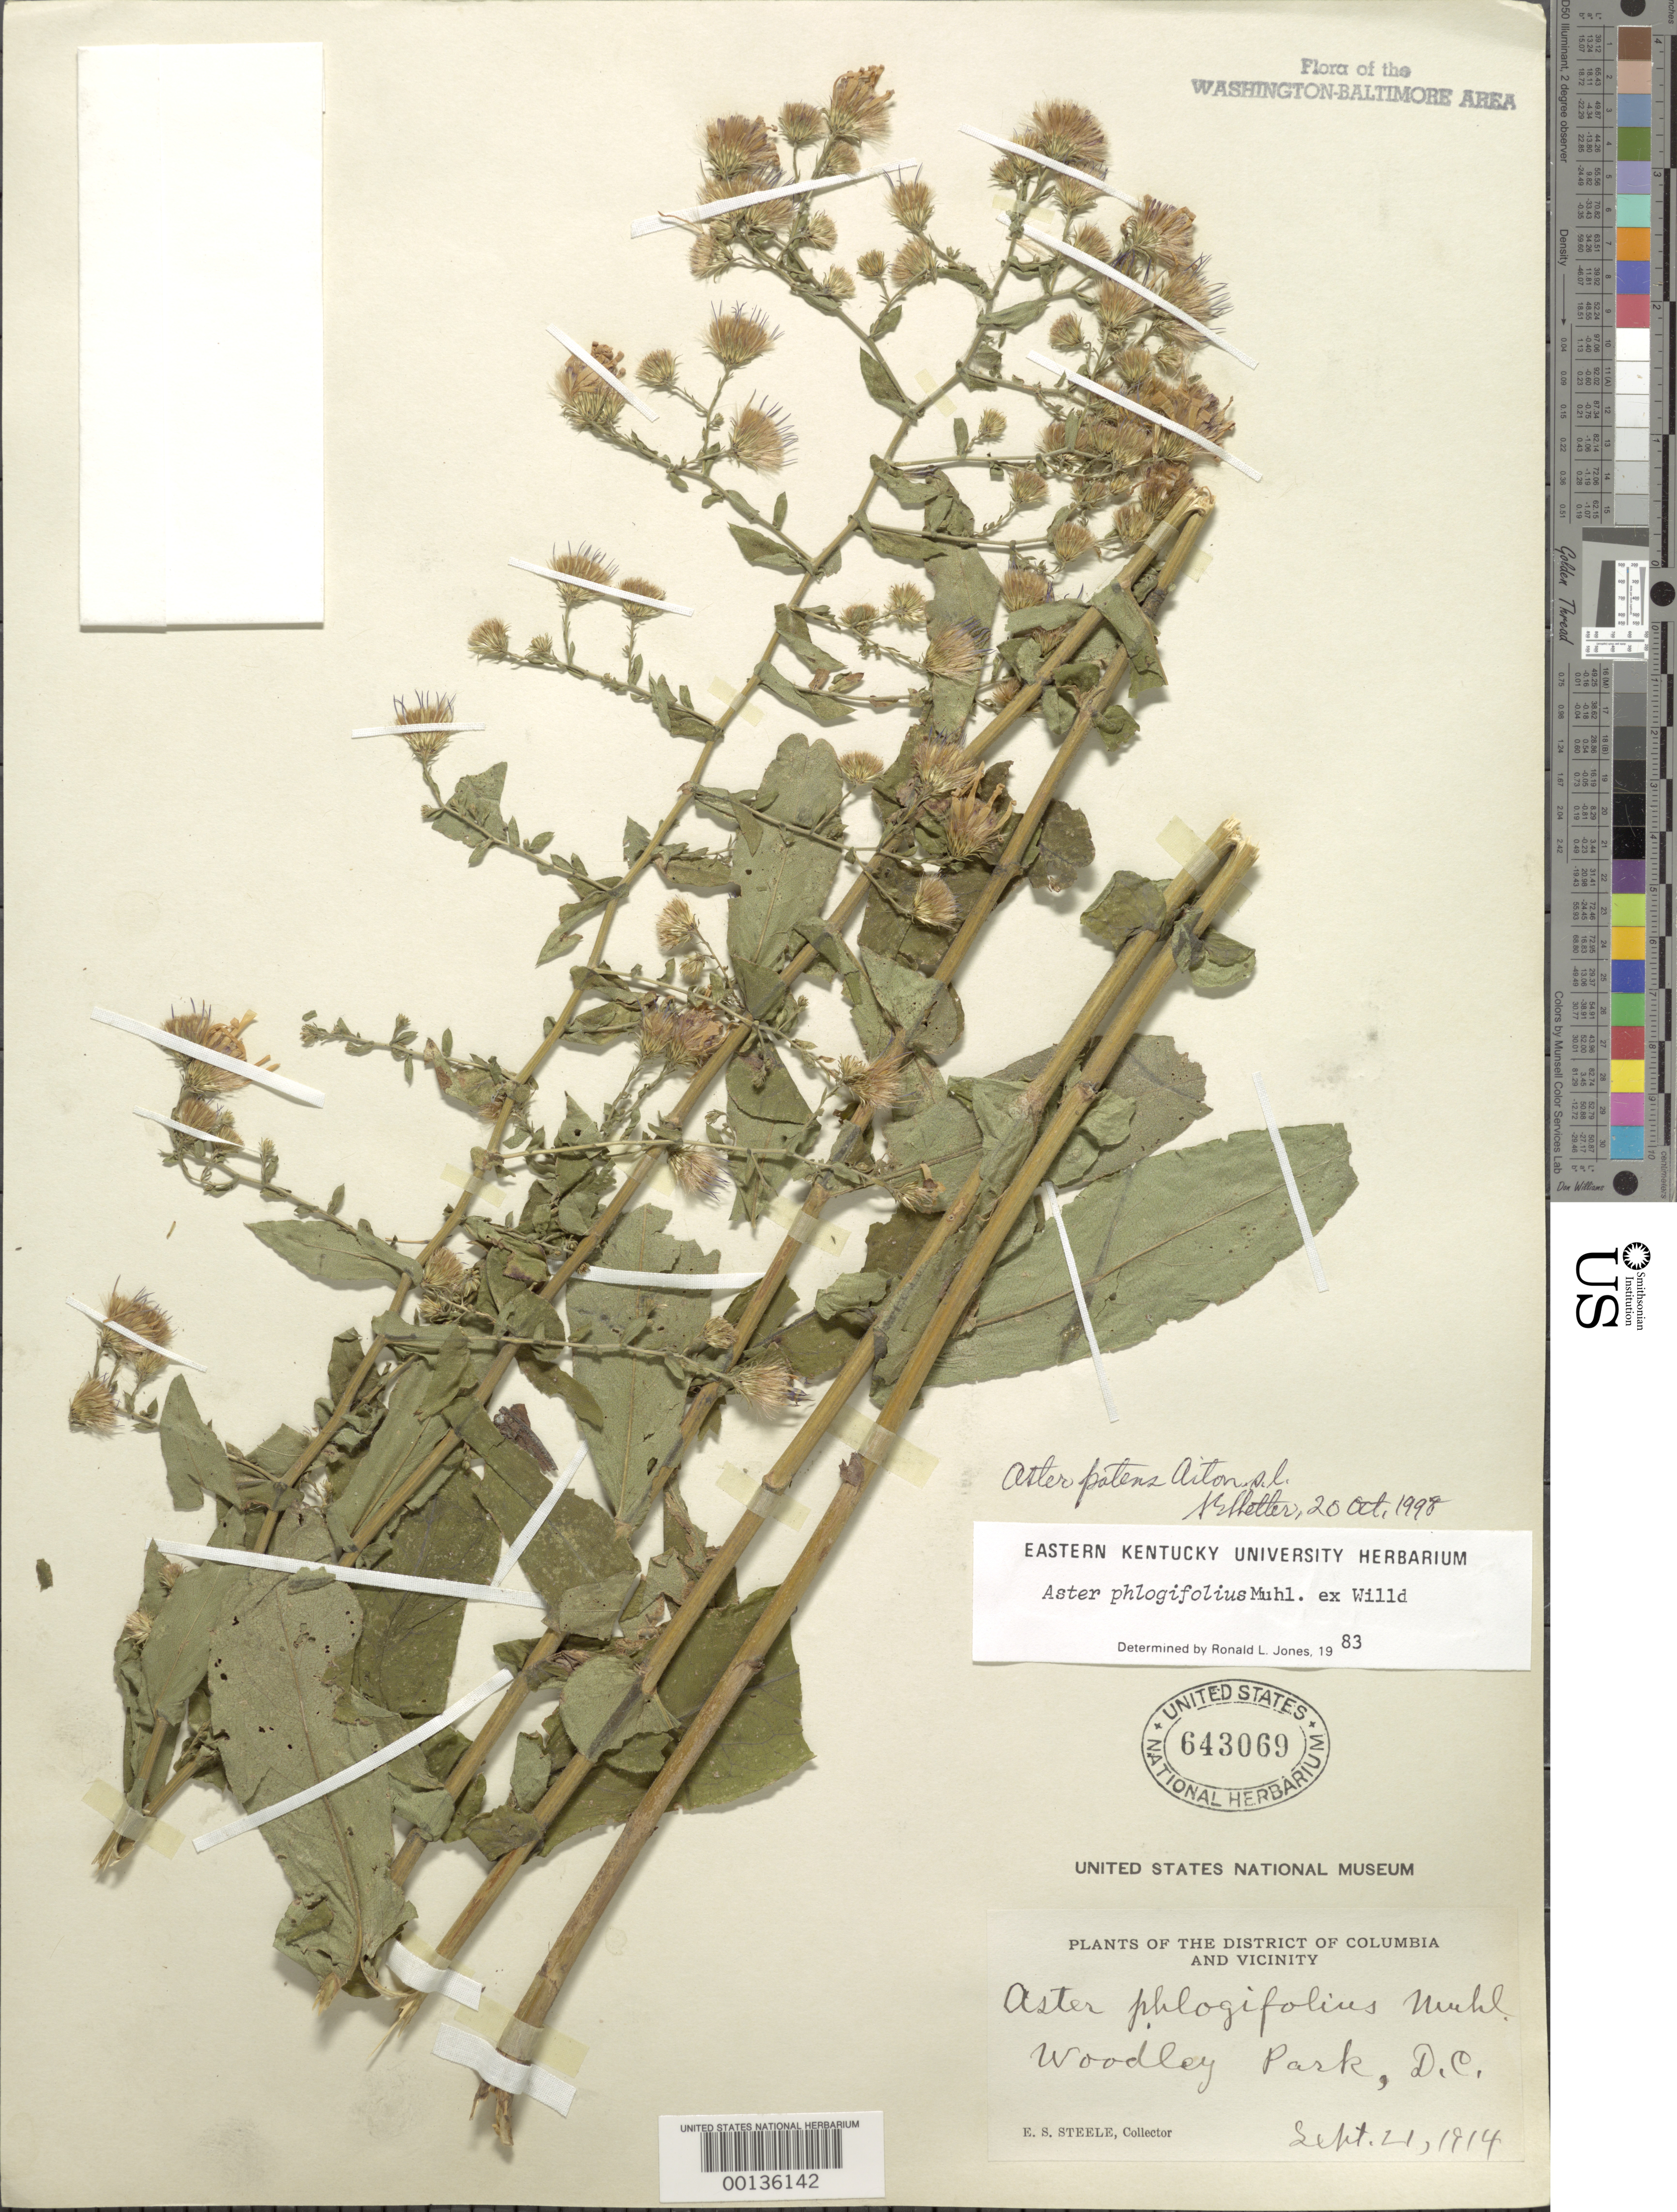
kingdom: Plantae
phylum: Tracheophyta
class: Magnoliopsida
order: Asterales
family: Asteraceae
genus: Symphyotrichum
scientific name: Symphyotrichum phlogifolium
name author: (Muhl. ex Willd.) G.L. Nesom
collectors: E. Steele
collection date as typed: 21 Sep 1914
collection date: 1914-09-21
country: United States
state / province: District of Columbia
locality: Woodley Park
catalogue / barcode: US 643069